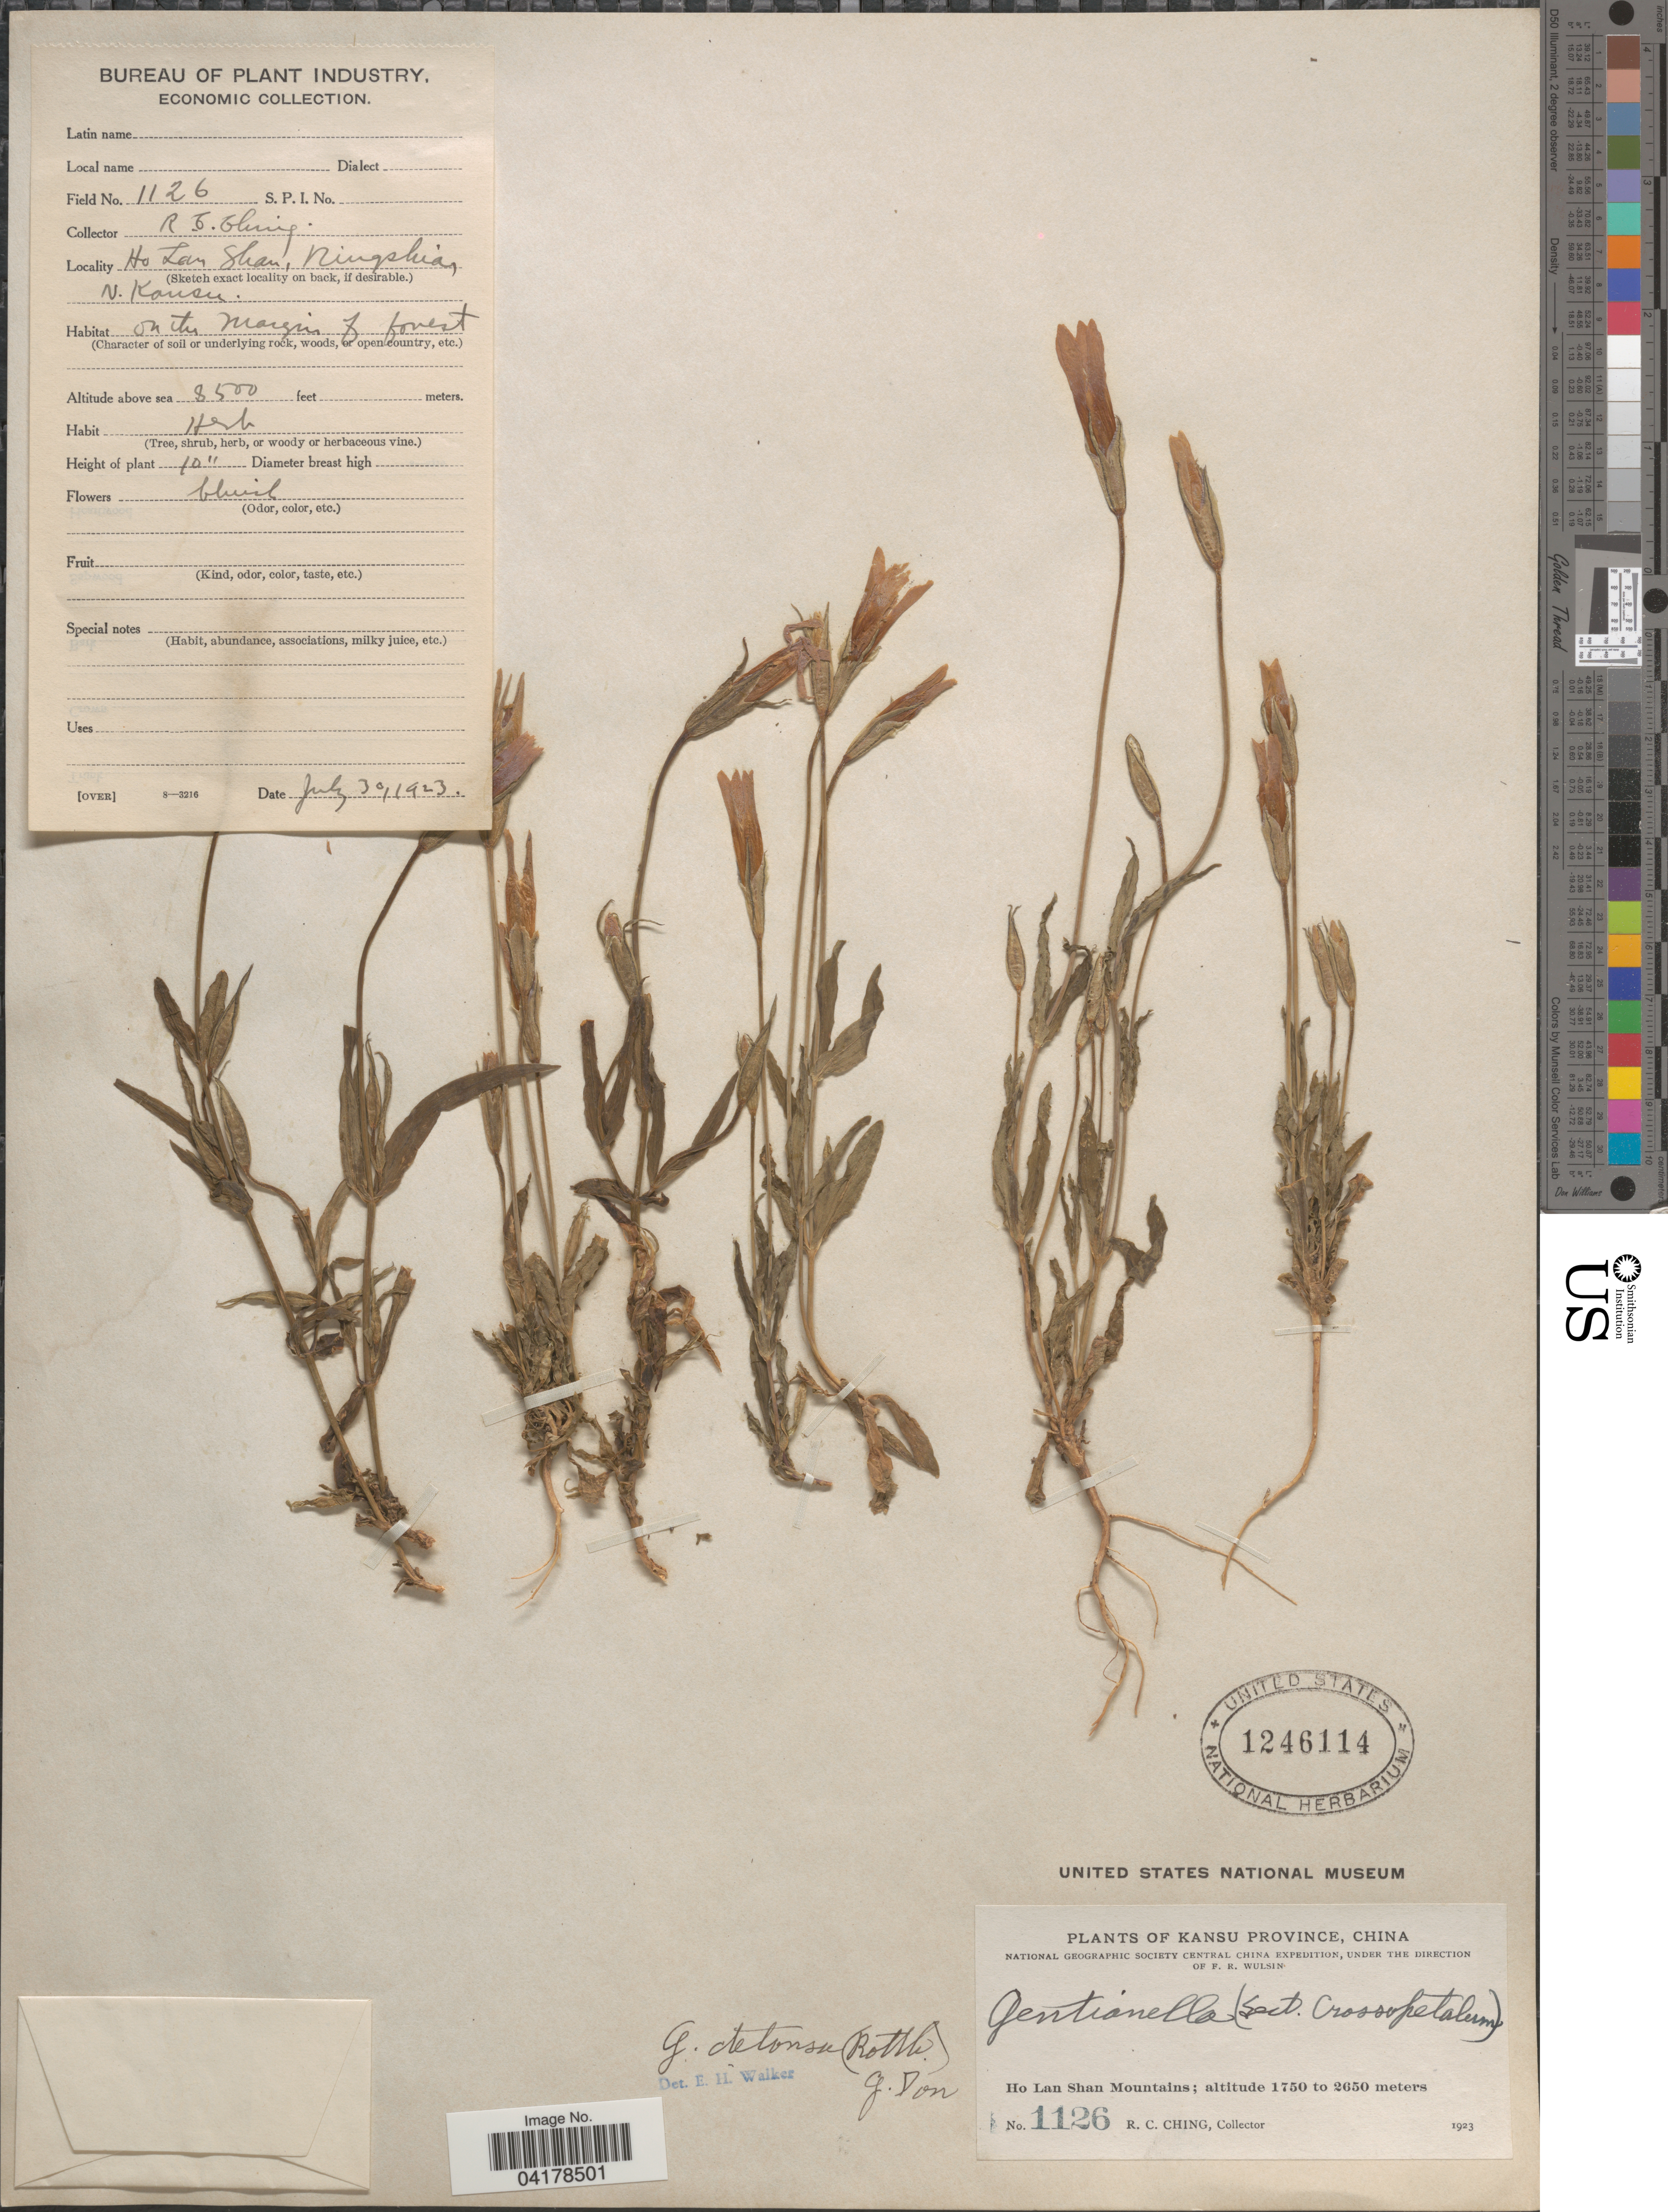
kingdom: Plantae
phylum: Tracheophyta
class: Magnoliopsida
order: Gentianales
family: Gentianaceae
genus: Gentianella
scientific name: Gentianella sp.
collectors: R. C. Ching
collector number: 1126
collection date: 1923-07-30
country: China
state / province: Gansu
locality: Kansu Province. National Geographic Society Central China Expedition. Ho Lan Shan Mountains. Ho Lan Shan, Ningshian [interpreted]. N. Kansu.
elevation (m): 2591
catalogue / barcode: US 1246114